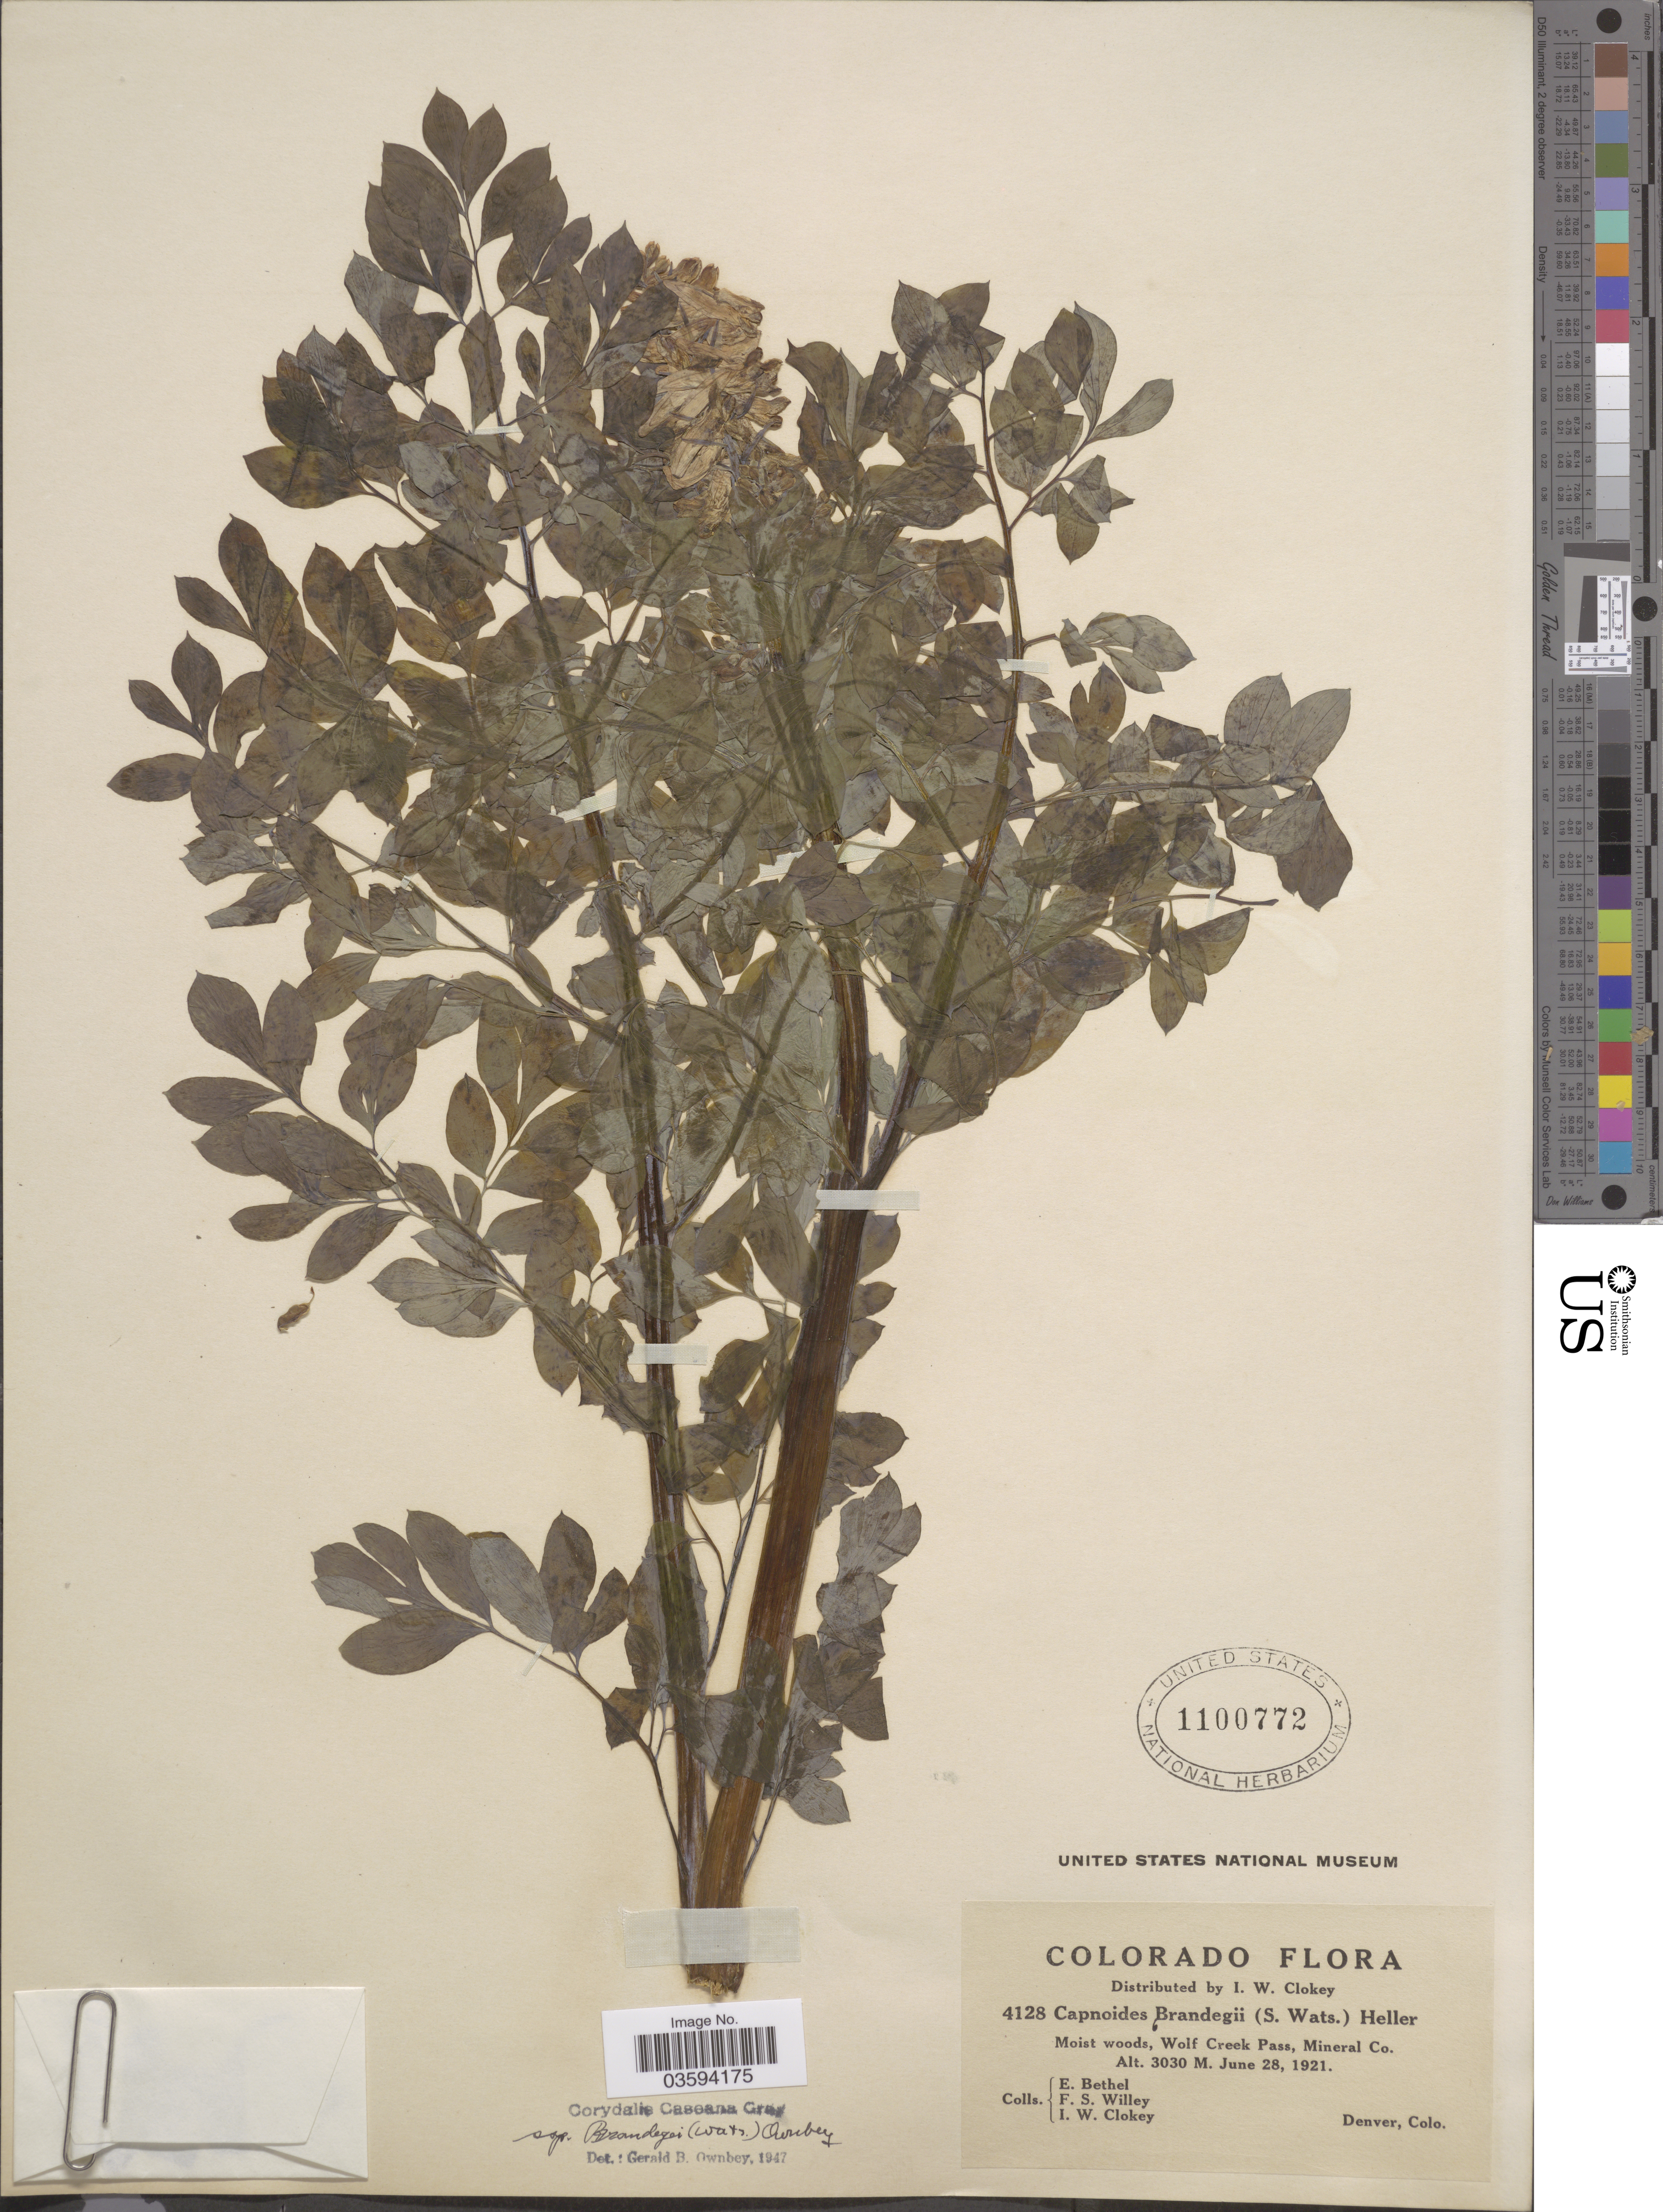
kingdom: Plantae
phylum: Tracheophyta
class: Magnoliopsida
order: Ranunculales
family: Papaveraceae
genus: Corydalis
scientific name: Corydalis caseana subsp. brandegeei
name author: (S. Watson) G.B. Ownbey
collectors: E. Bethel, F. Willey & I. W. Clokey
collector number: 4128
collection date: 1921-06-28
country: United States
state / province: Colorado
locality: Moist woods, Wolf Creek Pass, Mineral Co.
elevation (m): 3030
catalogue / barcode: US 1100772